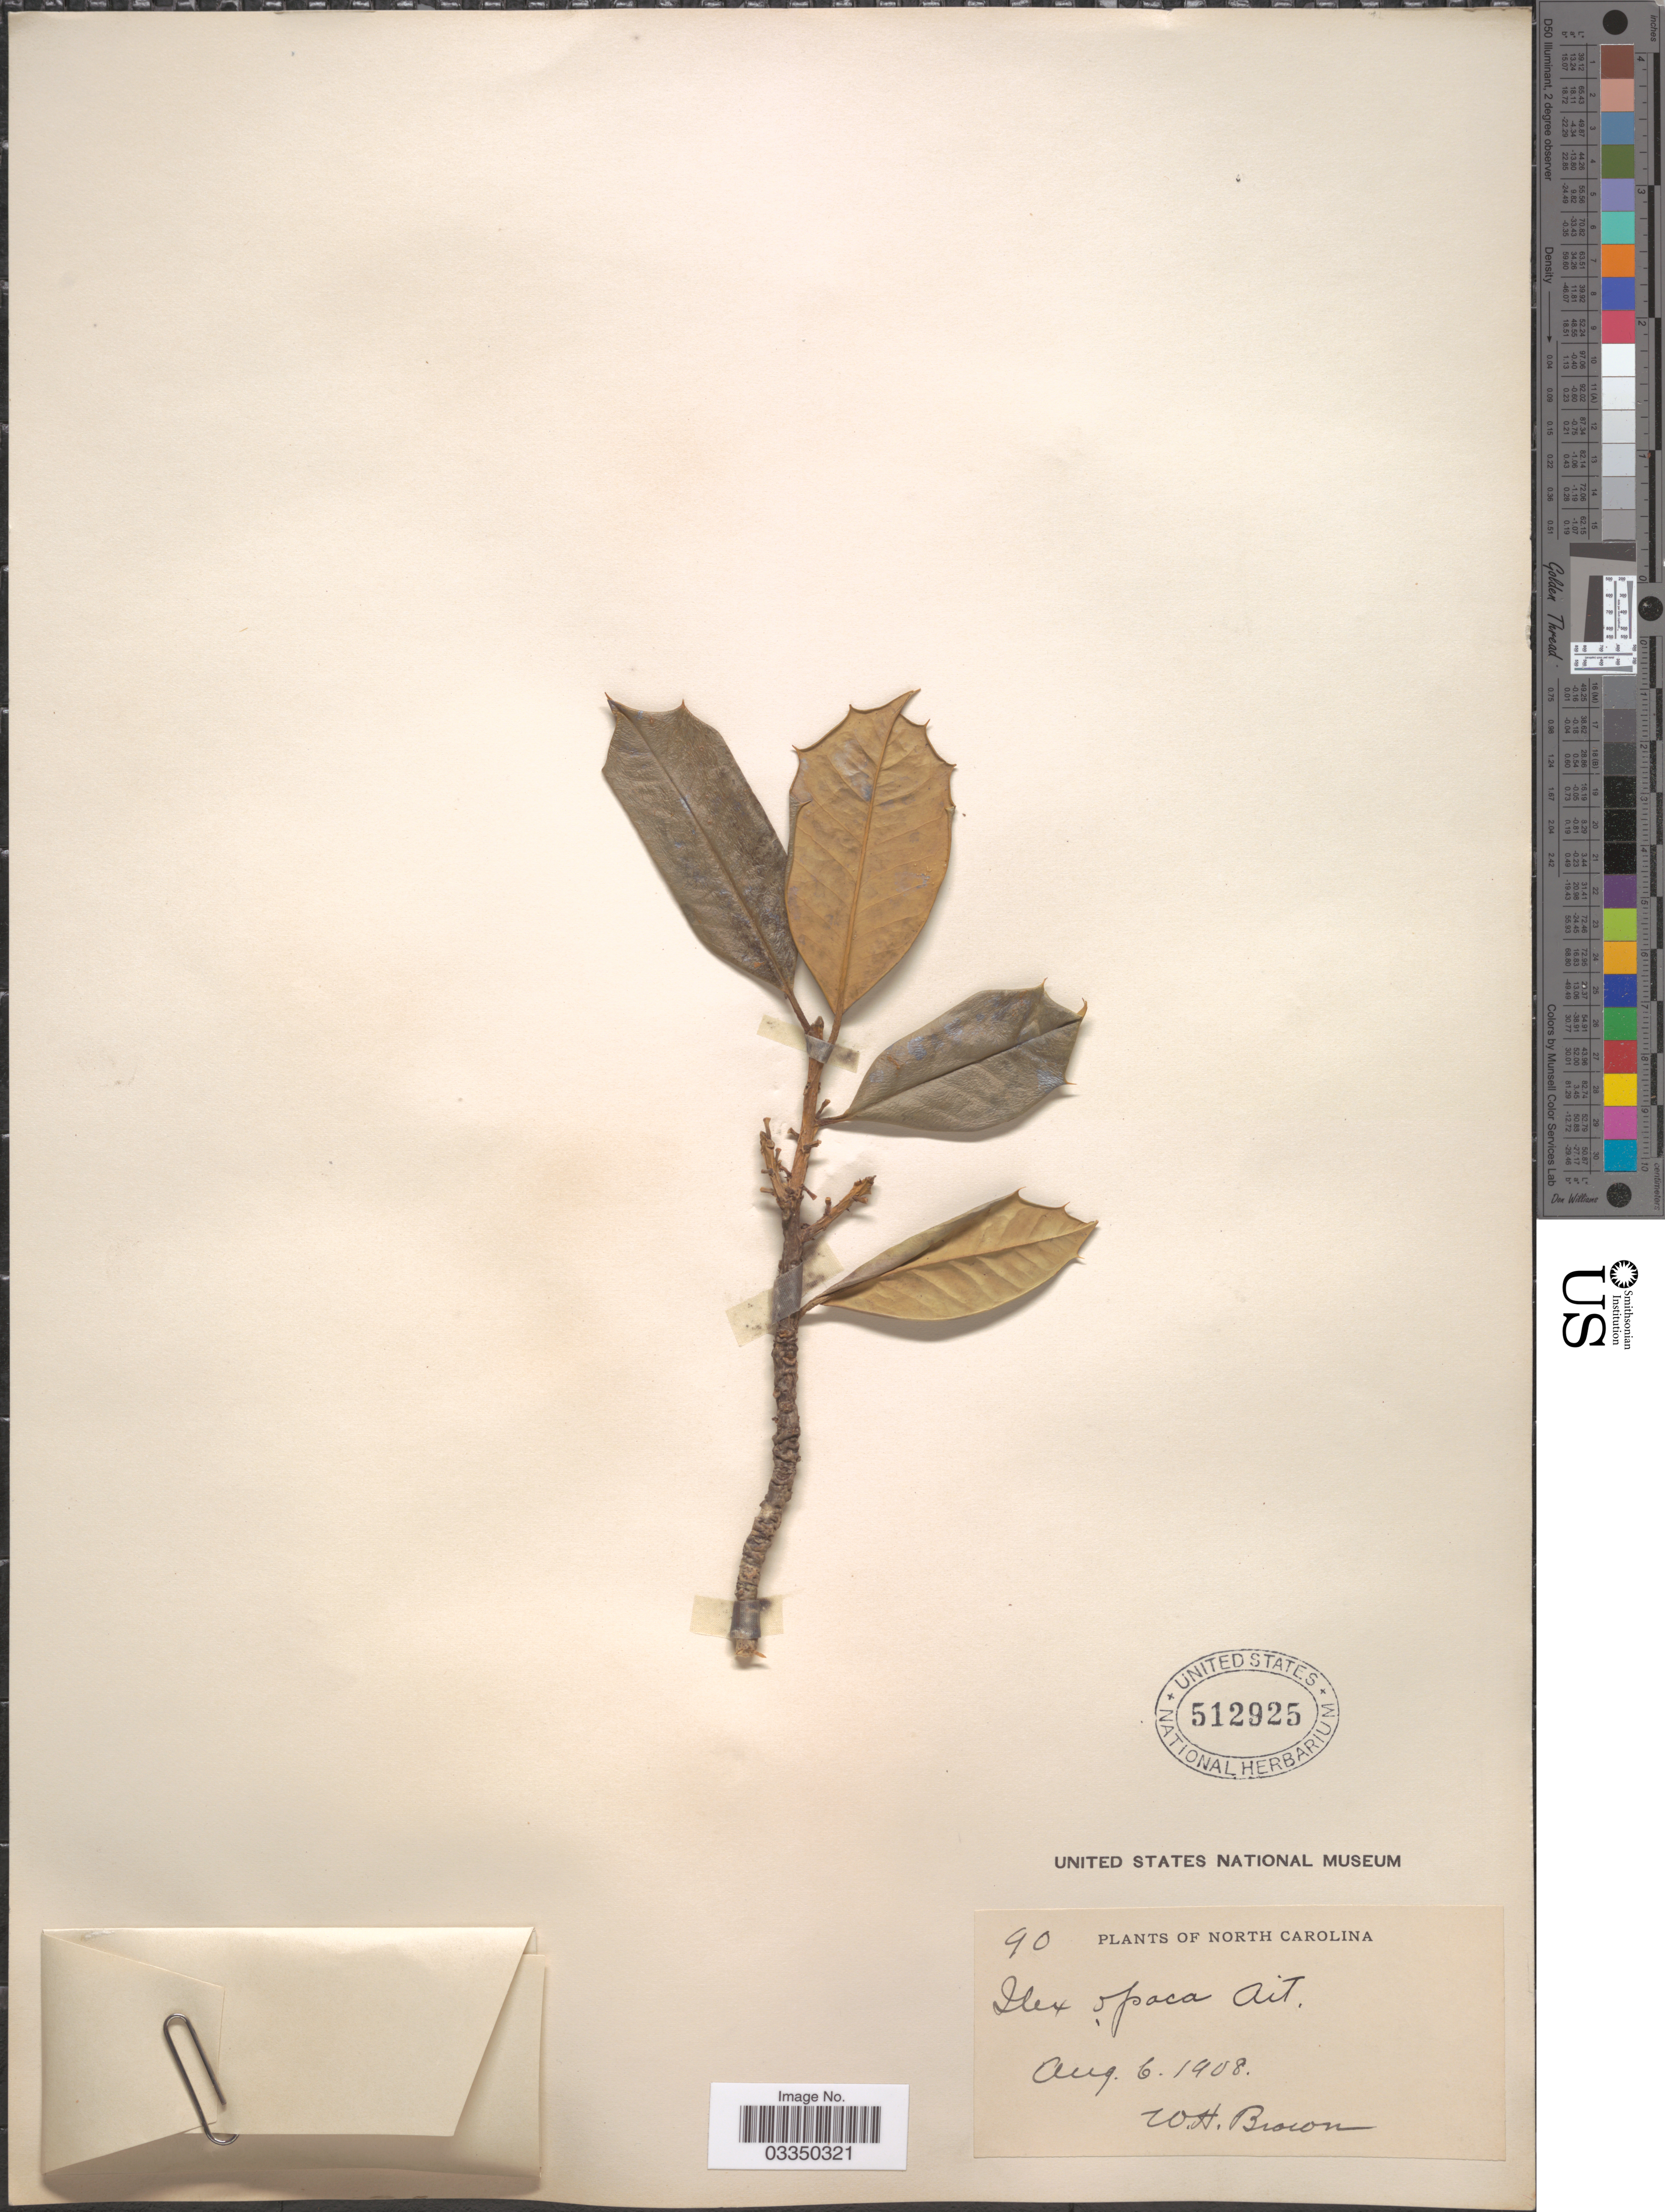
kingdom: Plantae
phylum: Tracheophyta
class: Magnoliopsida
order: Aquifoliales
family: Aquifoliaceae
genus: Ilex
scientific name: Ilex opaca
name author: Aiton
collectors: W. H. Brown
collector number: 90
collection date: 1908-08-06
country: United States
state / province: North Carolina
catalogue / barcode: US 512925